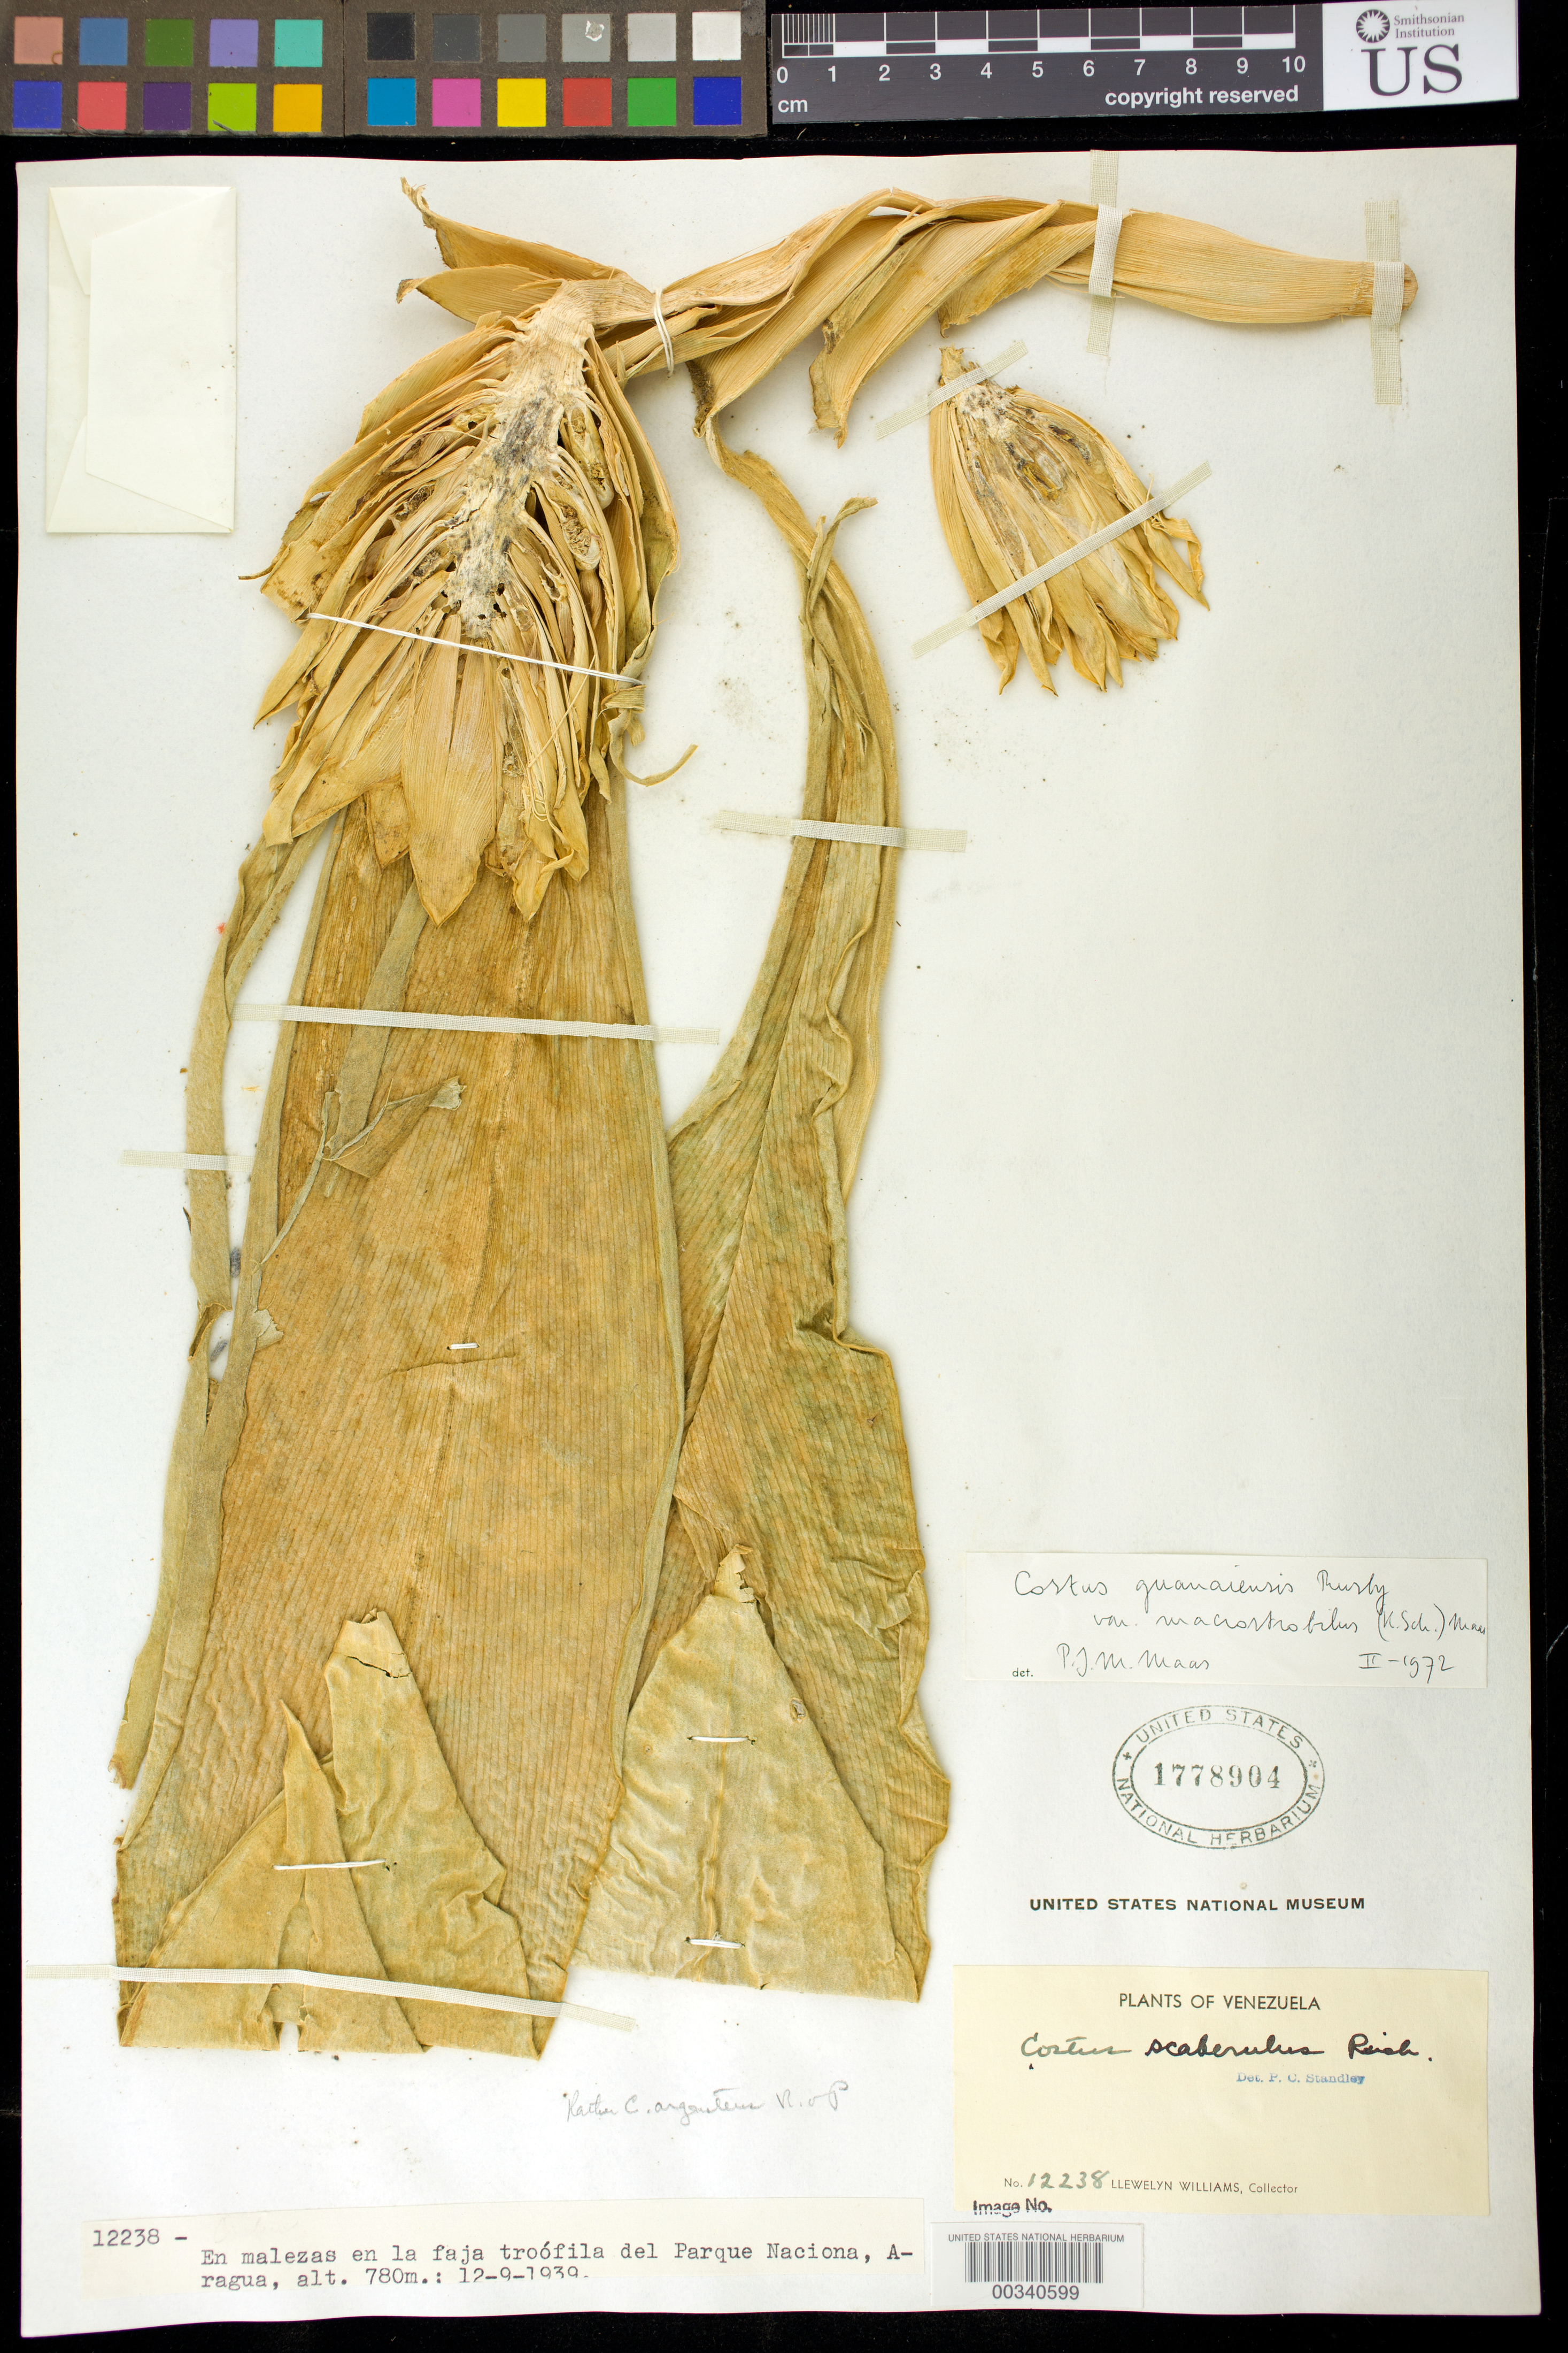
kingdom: Plantae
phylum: Tracheophyta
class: Liliopsida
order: Zingiberales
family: Costaceae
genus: Costus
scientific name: Costus guanaiensis var. macrostrobilis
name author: (K. Schum.) Maas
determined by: Maas, Paul J. M.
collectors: Ll. Williams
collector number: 12238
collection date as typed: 12 Sep 1939 or 09 Dec 1939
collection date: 1939-09-12 or 1939-12-09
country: Venezuela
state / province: Aragua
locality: En malezas en la faja troofila del parque naciona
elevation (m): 780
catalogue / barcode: US 1778904